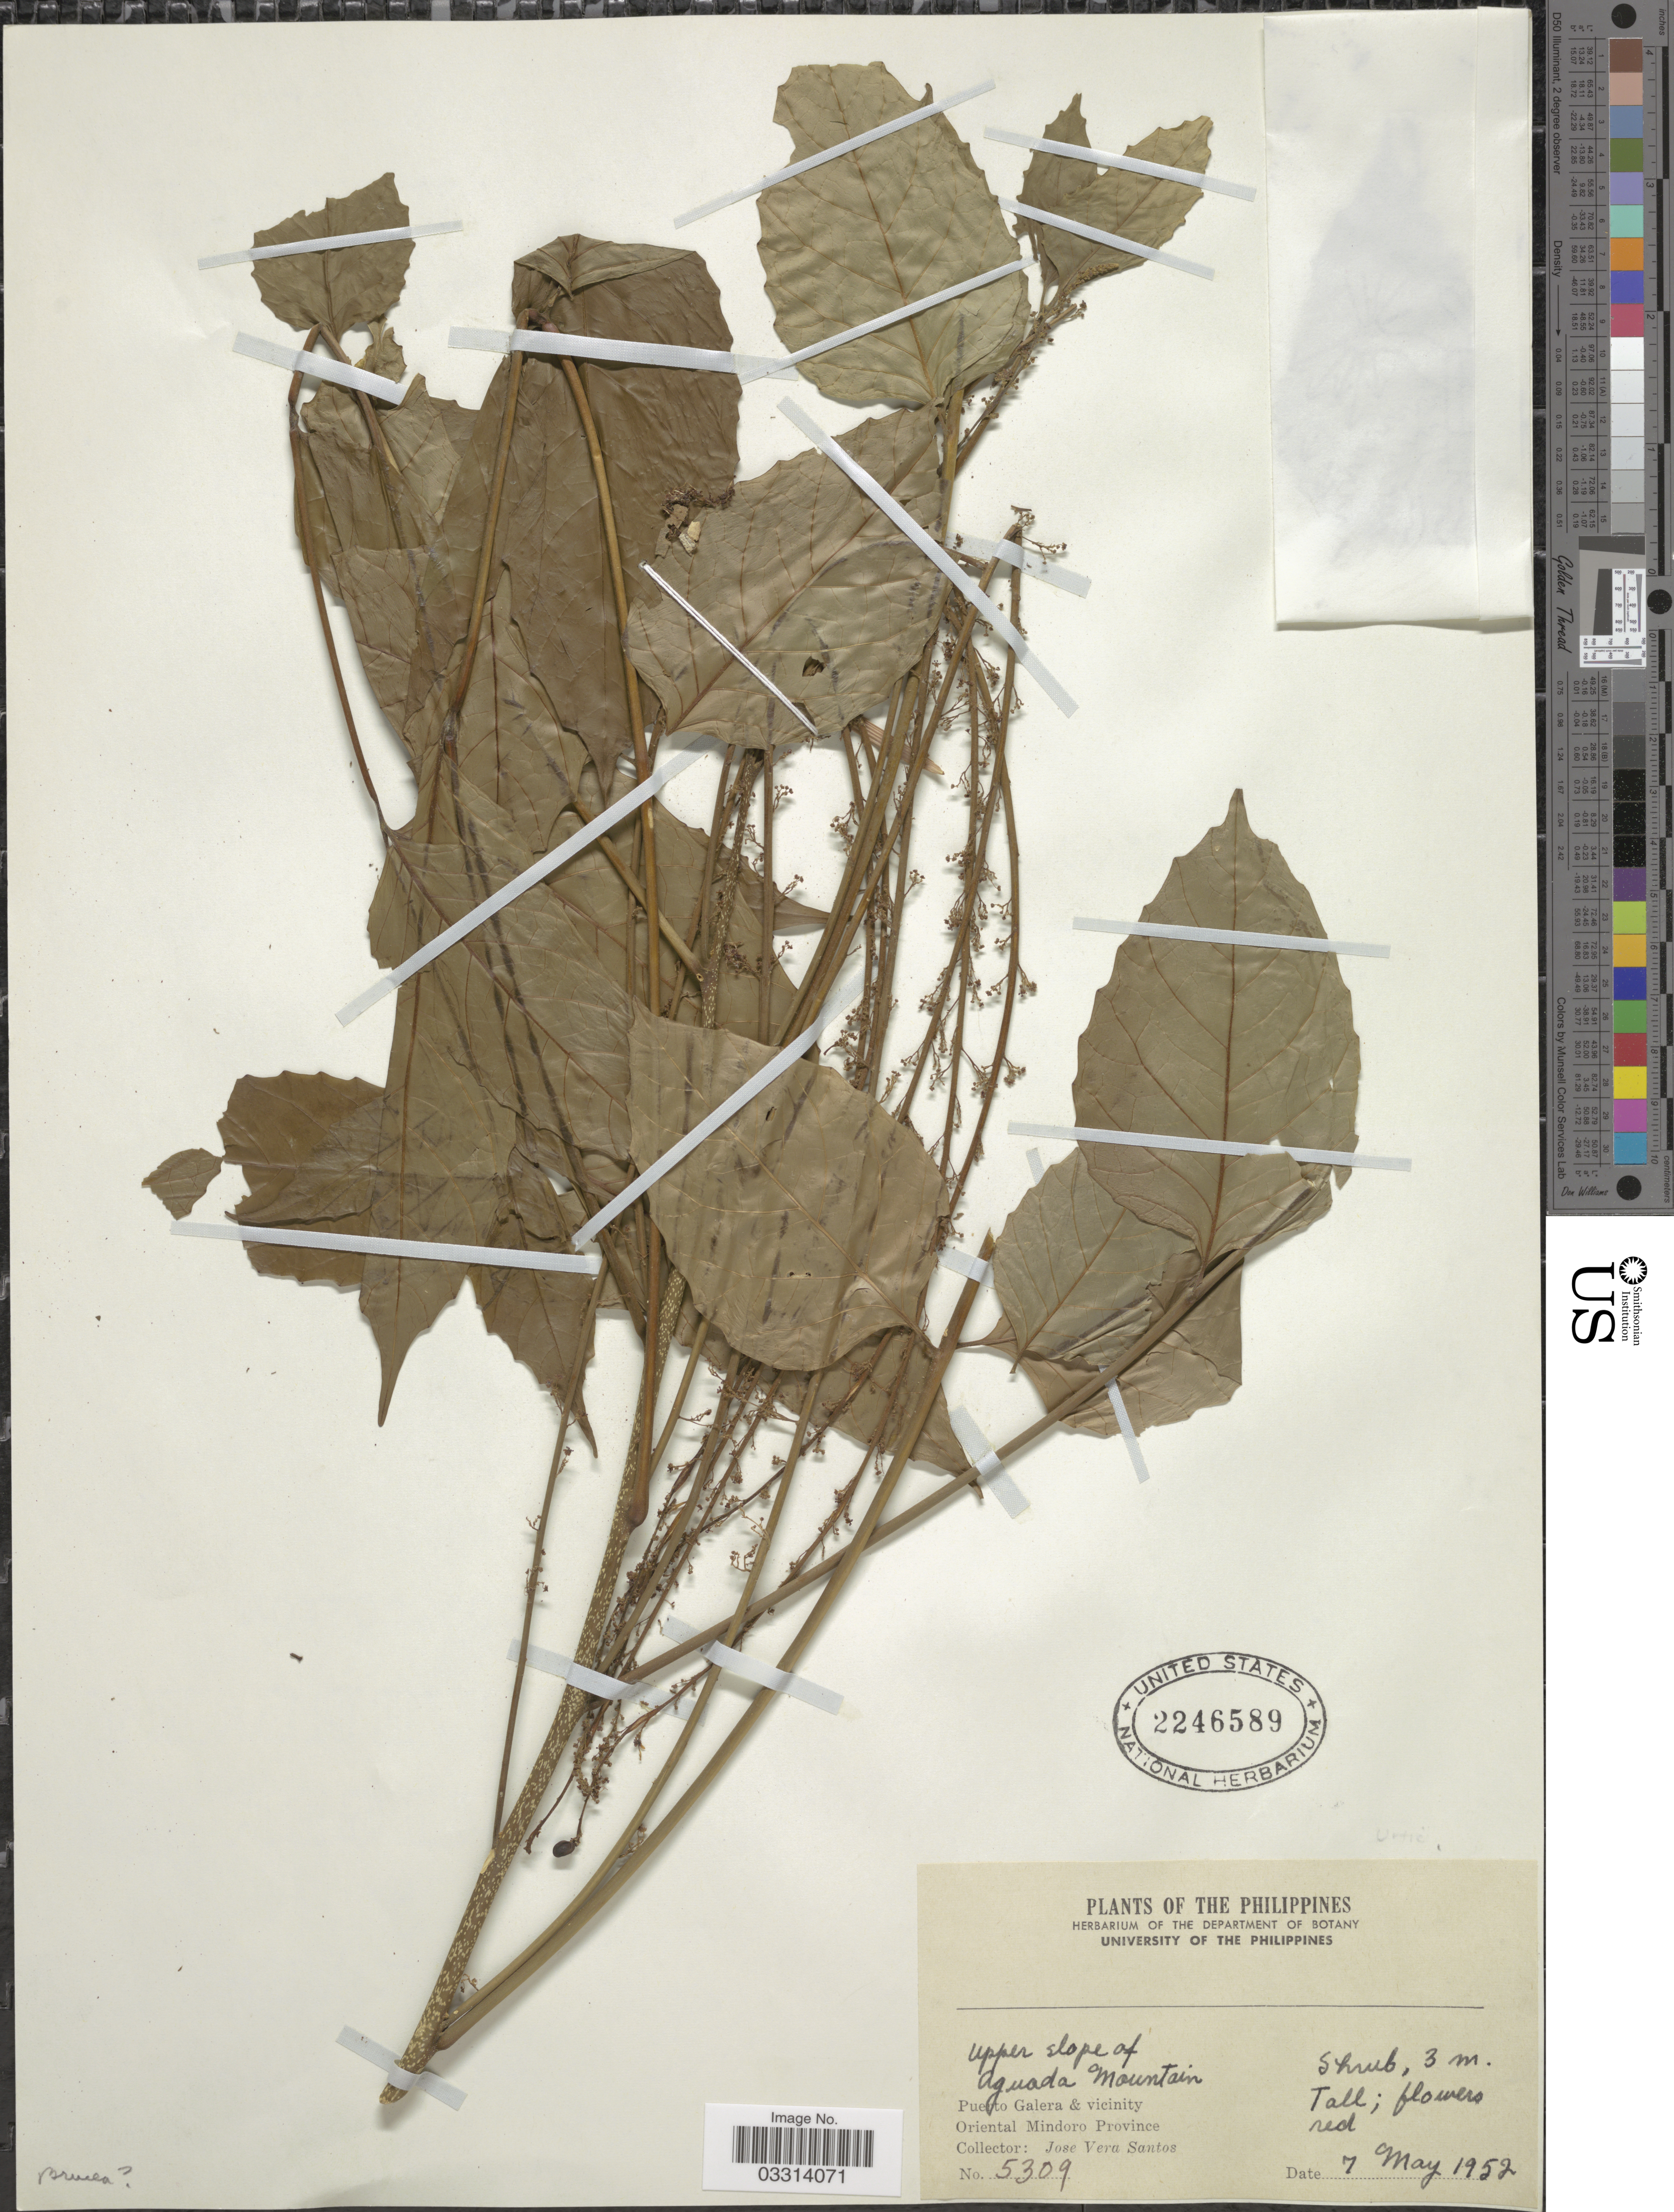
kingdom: Plantae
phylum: Tracheophyta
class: Magnoliopsida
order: Sapindales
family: Simaroubaceae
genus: Brucea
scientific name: Brucea sp.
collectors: J. V. Santos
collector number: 5309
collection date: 1952-05-07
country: Philippines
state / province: Mimaropa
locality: Upper slope of Aguada Mountain. Puerto Galera & vicinity. Oriental Mindoro Province.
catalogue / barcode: US 2246589